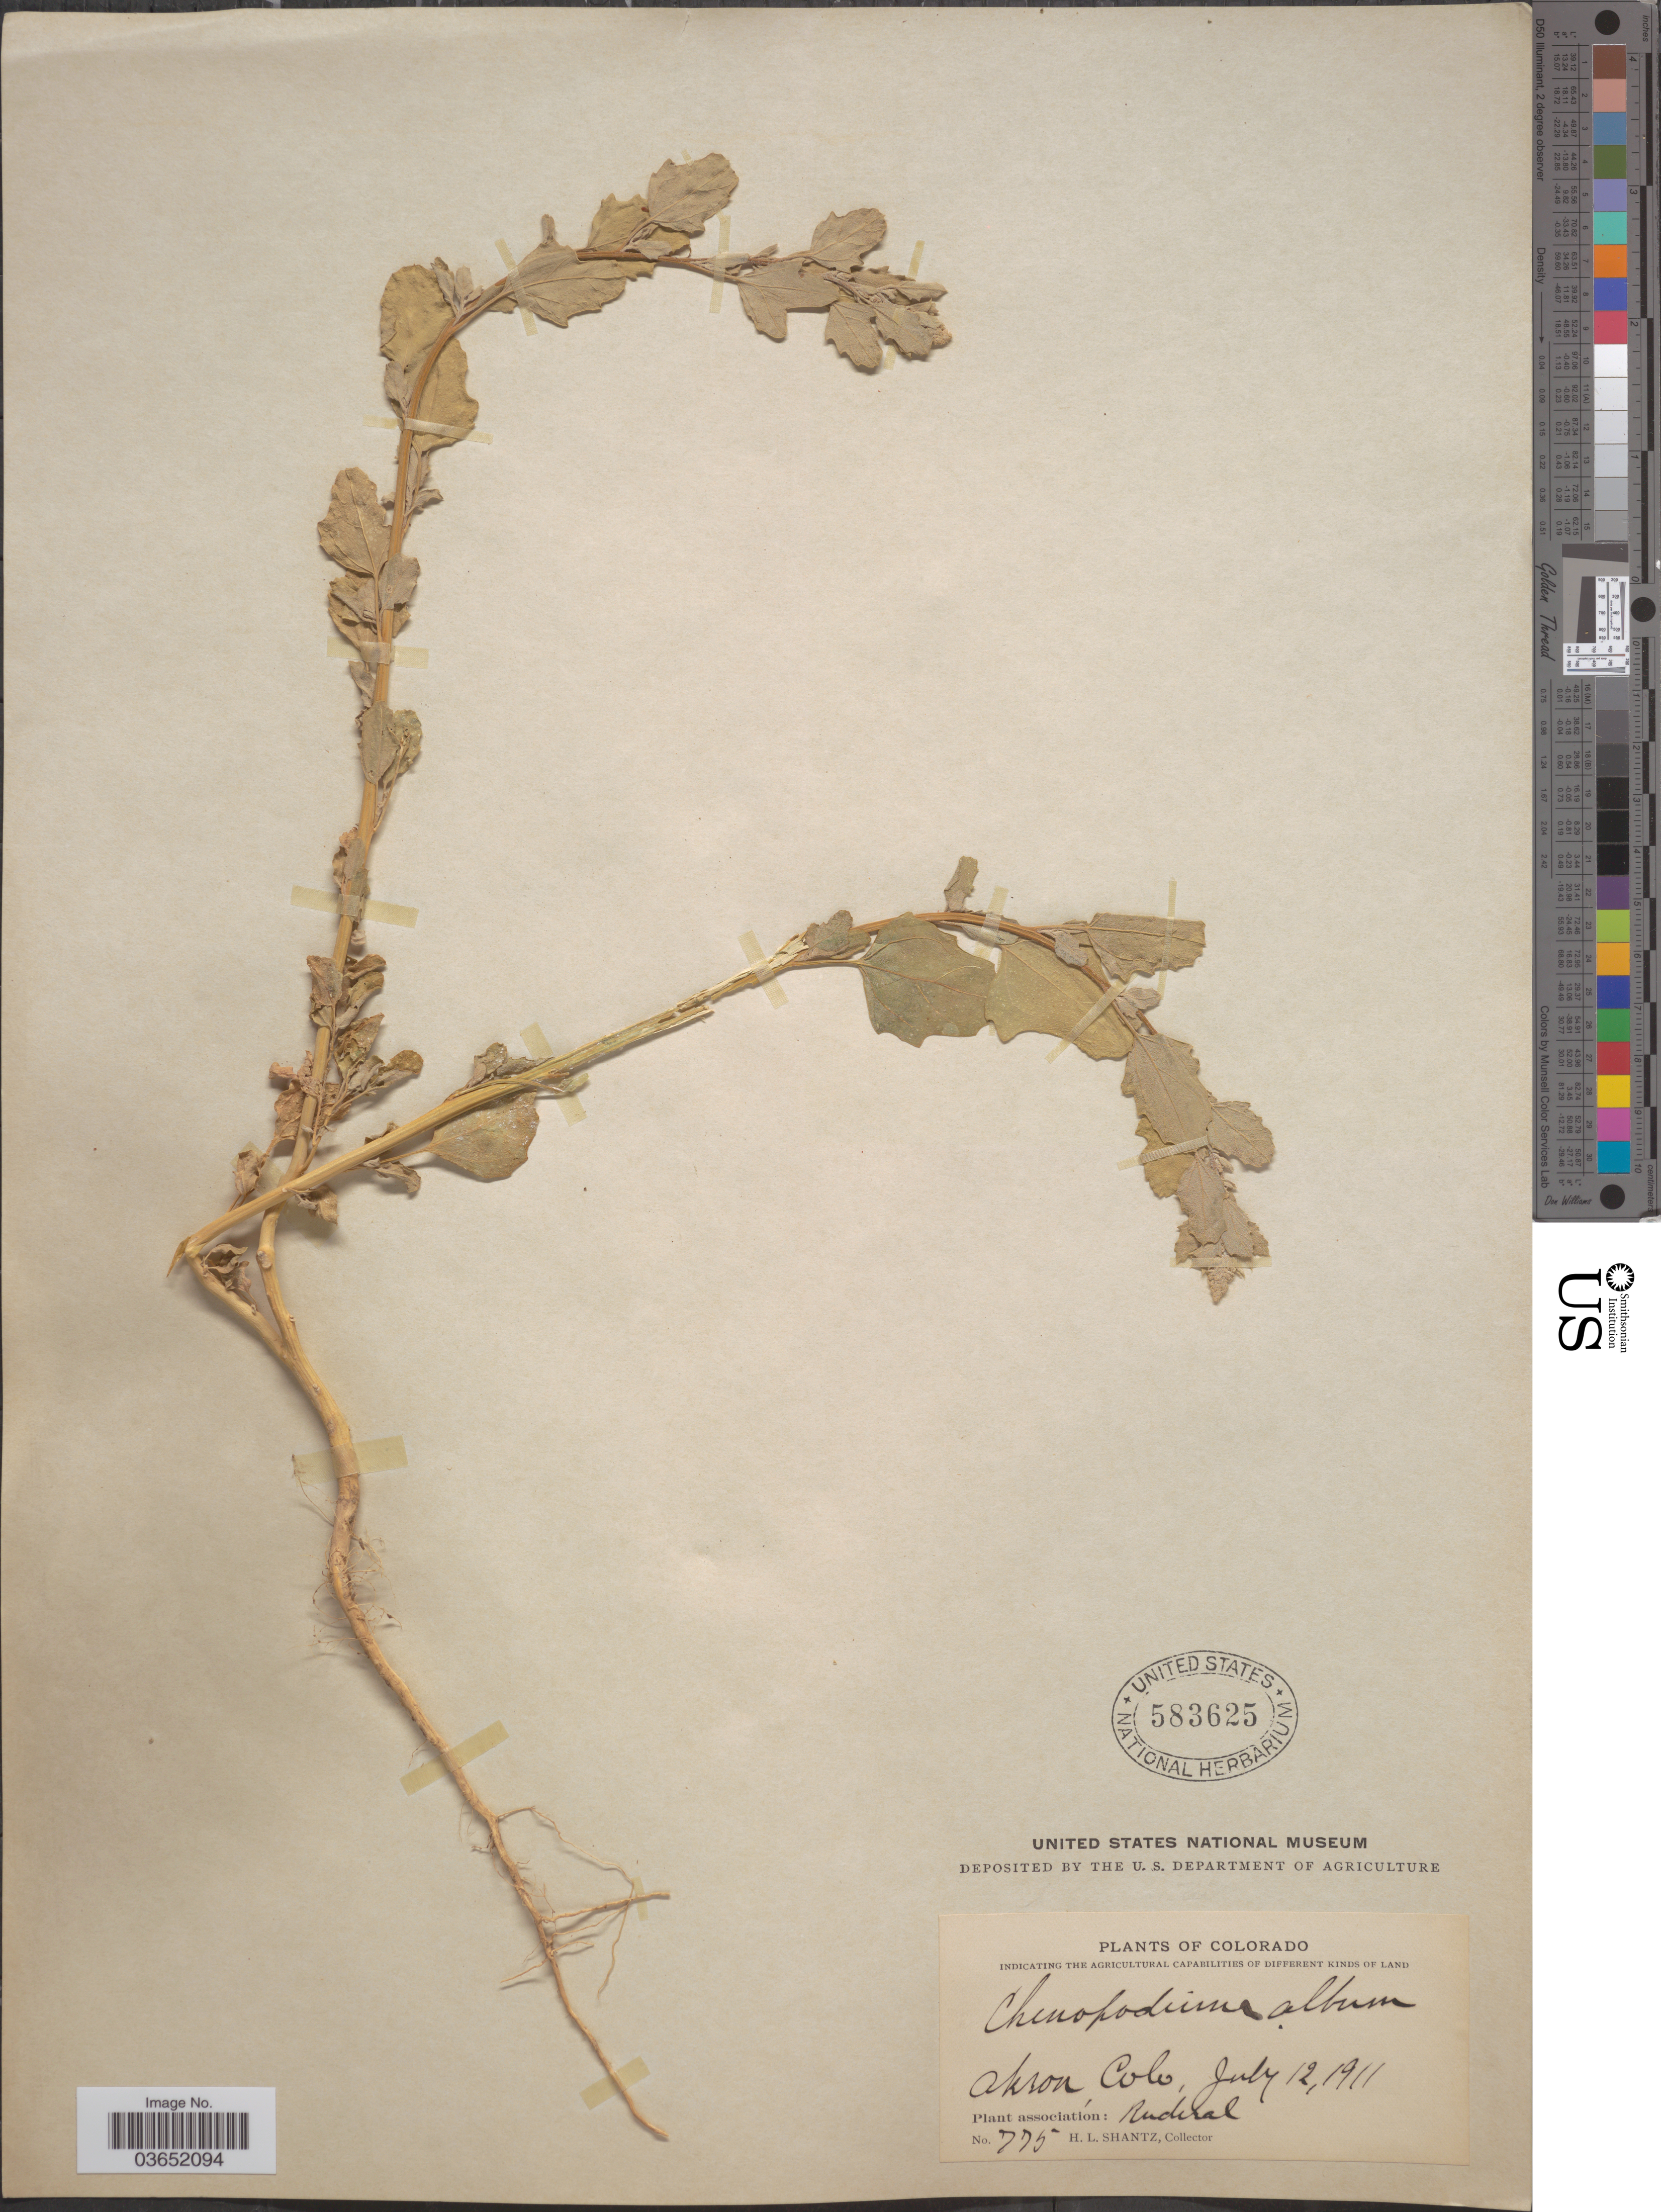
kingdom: Plantae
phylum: Tracheophyta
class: Magnoliopsida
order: Caryophyllales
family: Amaranthaceae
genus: Chenopodium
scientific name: Chenopodium album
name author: L.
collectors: H. Shantz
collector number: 775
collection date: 1911-07-12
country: United States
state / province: Colorado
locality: Akron.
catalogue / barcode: US 583625